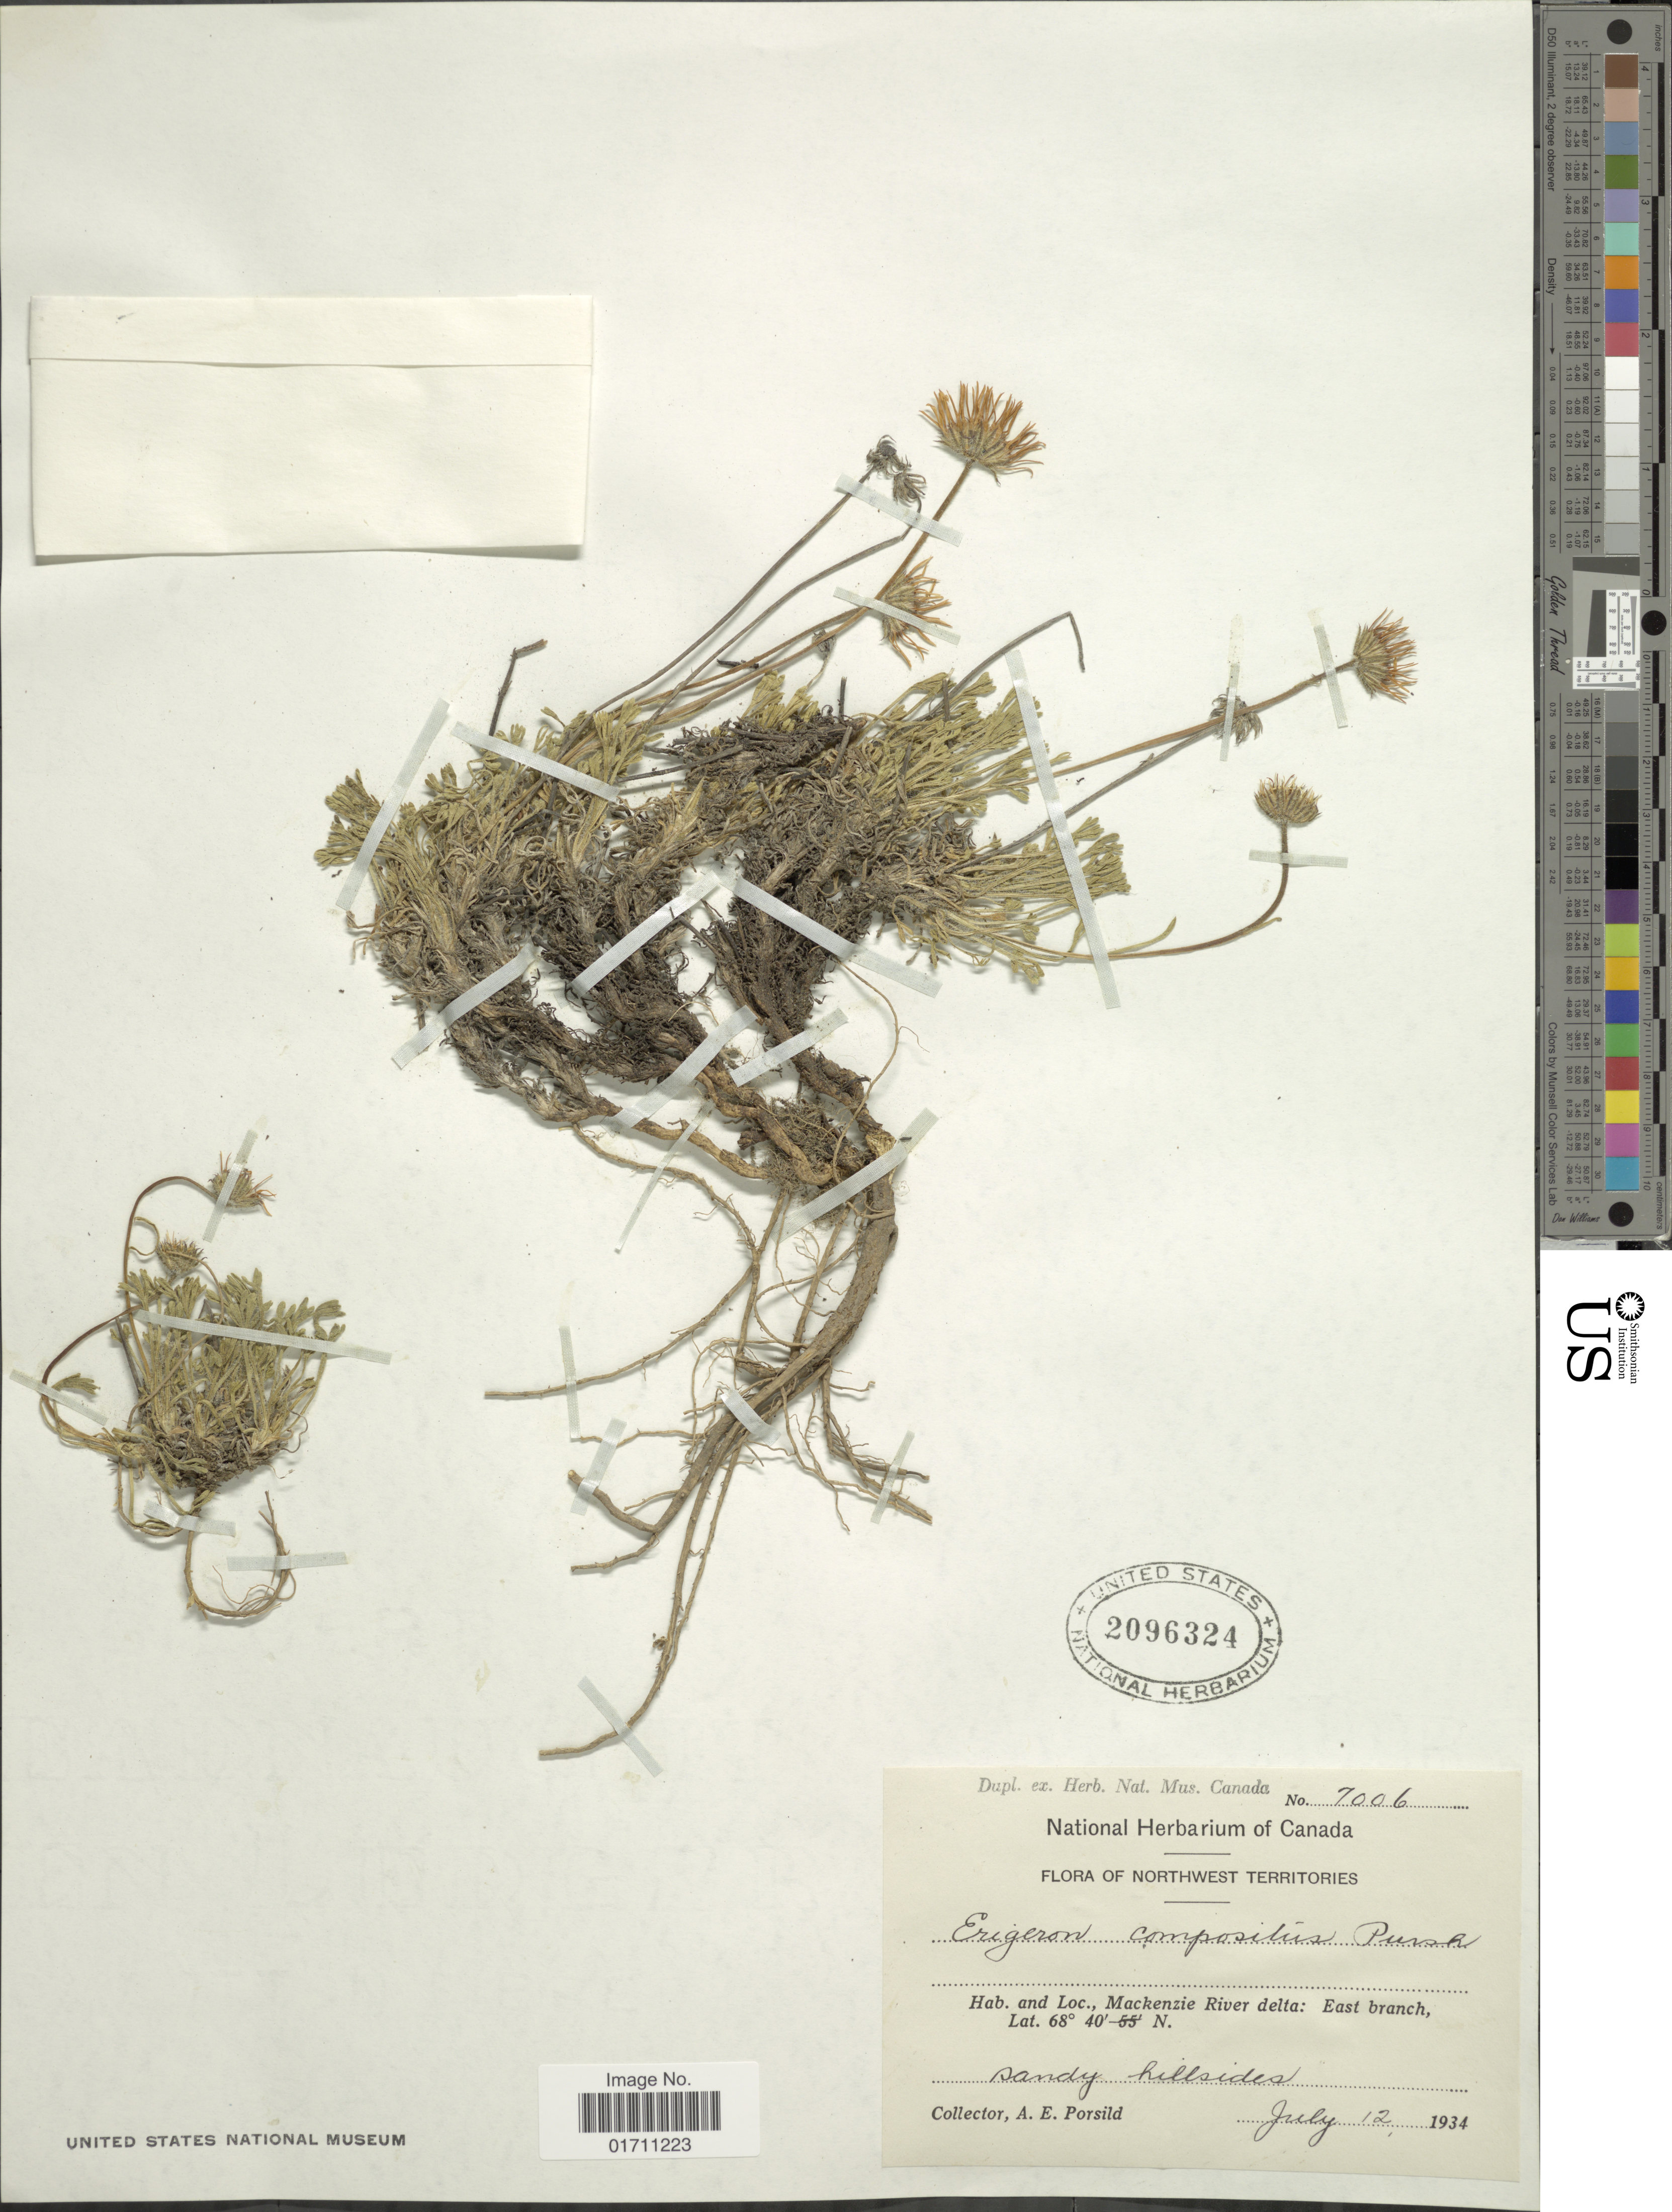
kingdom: Plantae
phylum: Tracheophyta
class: Magnoliopsida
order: Asterales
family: Asteraceae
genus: Erigeron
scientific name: Erigeron compositus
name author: Pursh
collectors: A. E. Porsild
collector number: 7006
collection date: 1934-07-12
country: Canada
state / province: Northwest Territories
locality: Mackenzie River delta: East branch, sandy hillside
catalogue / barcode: US 2096324